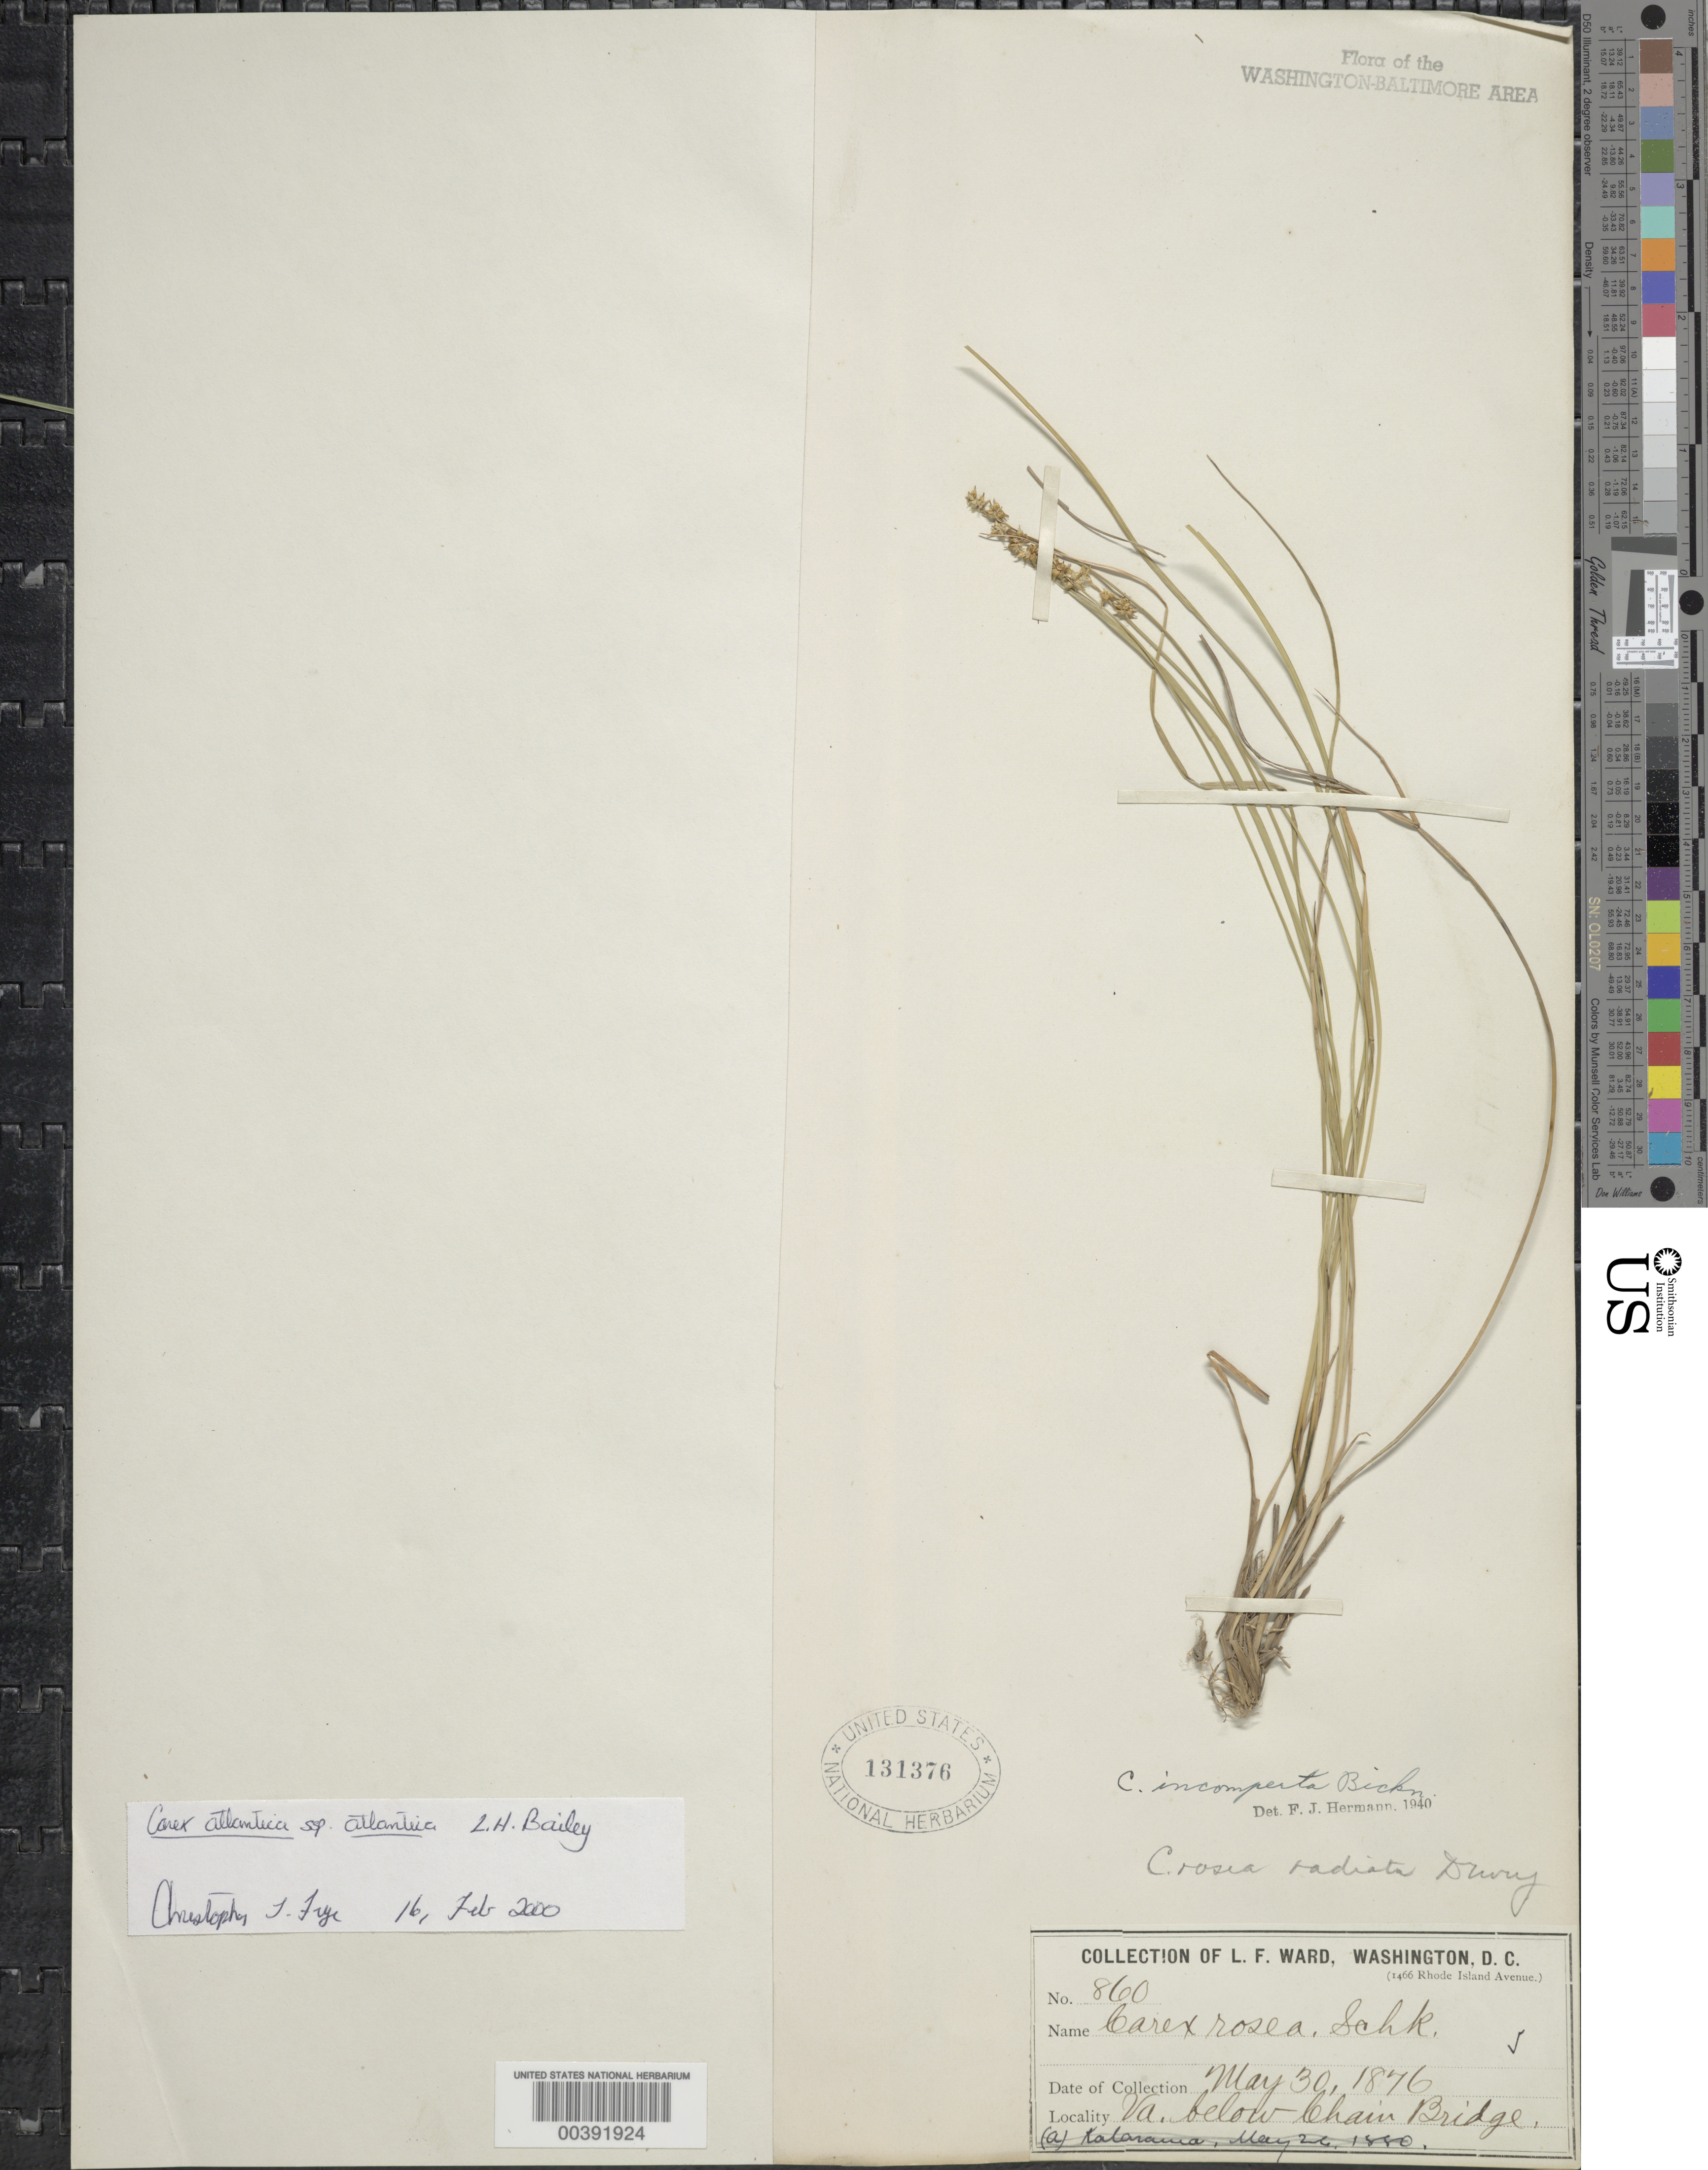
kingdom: Plantae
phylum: Tracheophyta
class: Liliopsida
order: Poales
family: Cyperaceae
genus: Carex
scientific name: Carex atlantica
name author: L.H. Bailey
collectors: L. F. Ward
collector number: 860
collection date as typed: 30 May 1876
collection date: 1876-05-30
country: United States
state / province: Virginia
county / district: Fairfax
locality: Below Chain Bridge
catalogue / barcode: US 131376